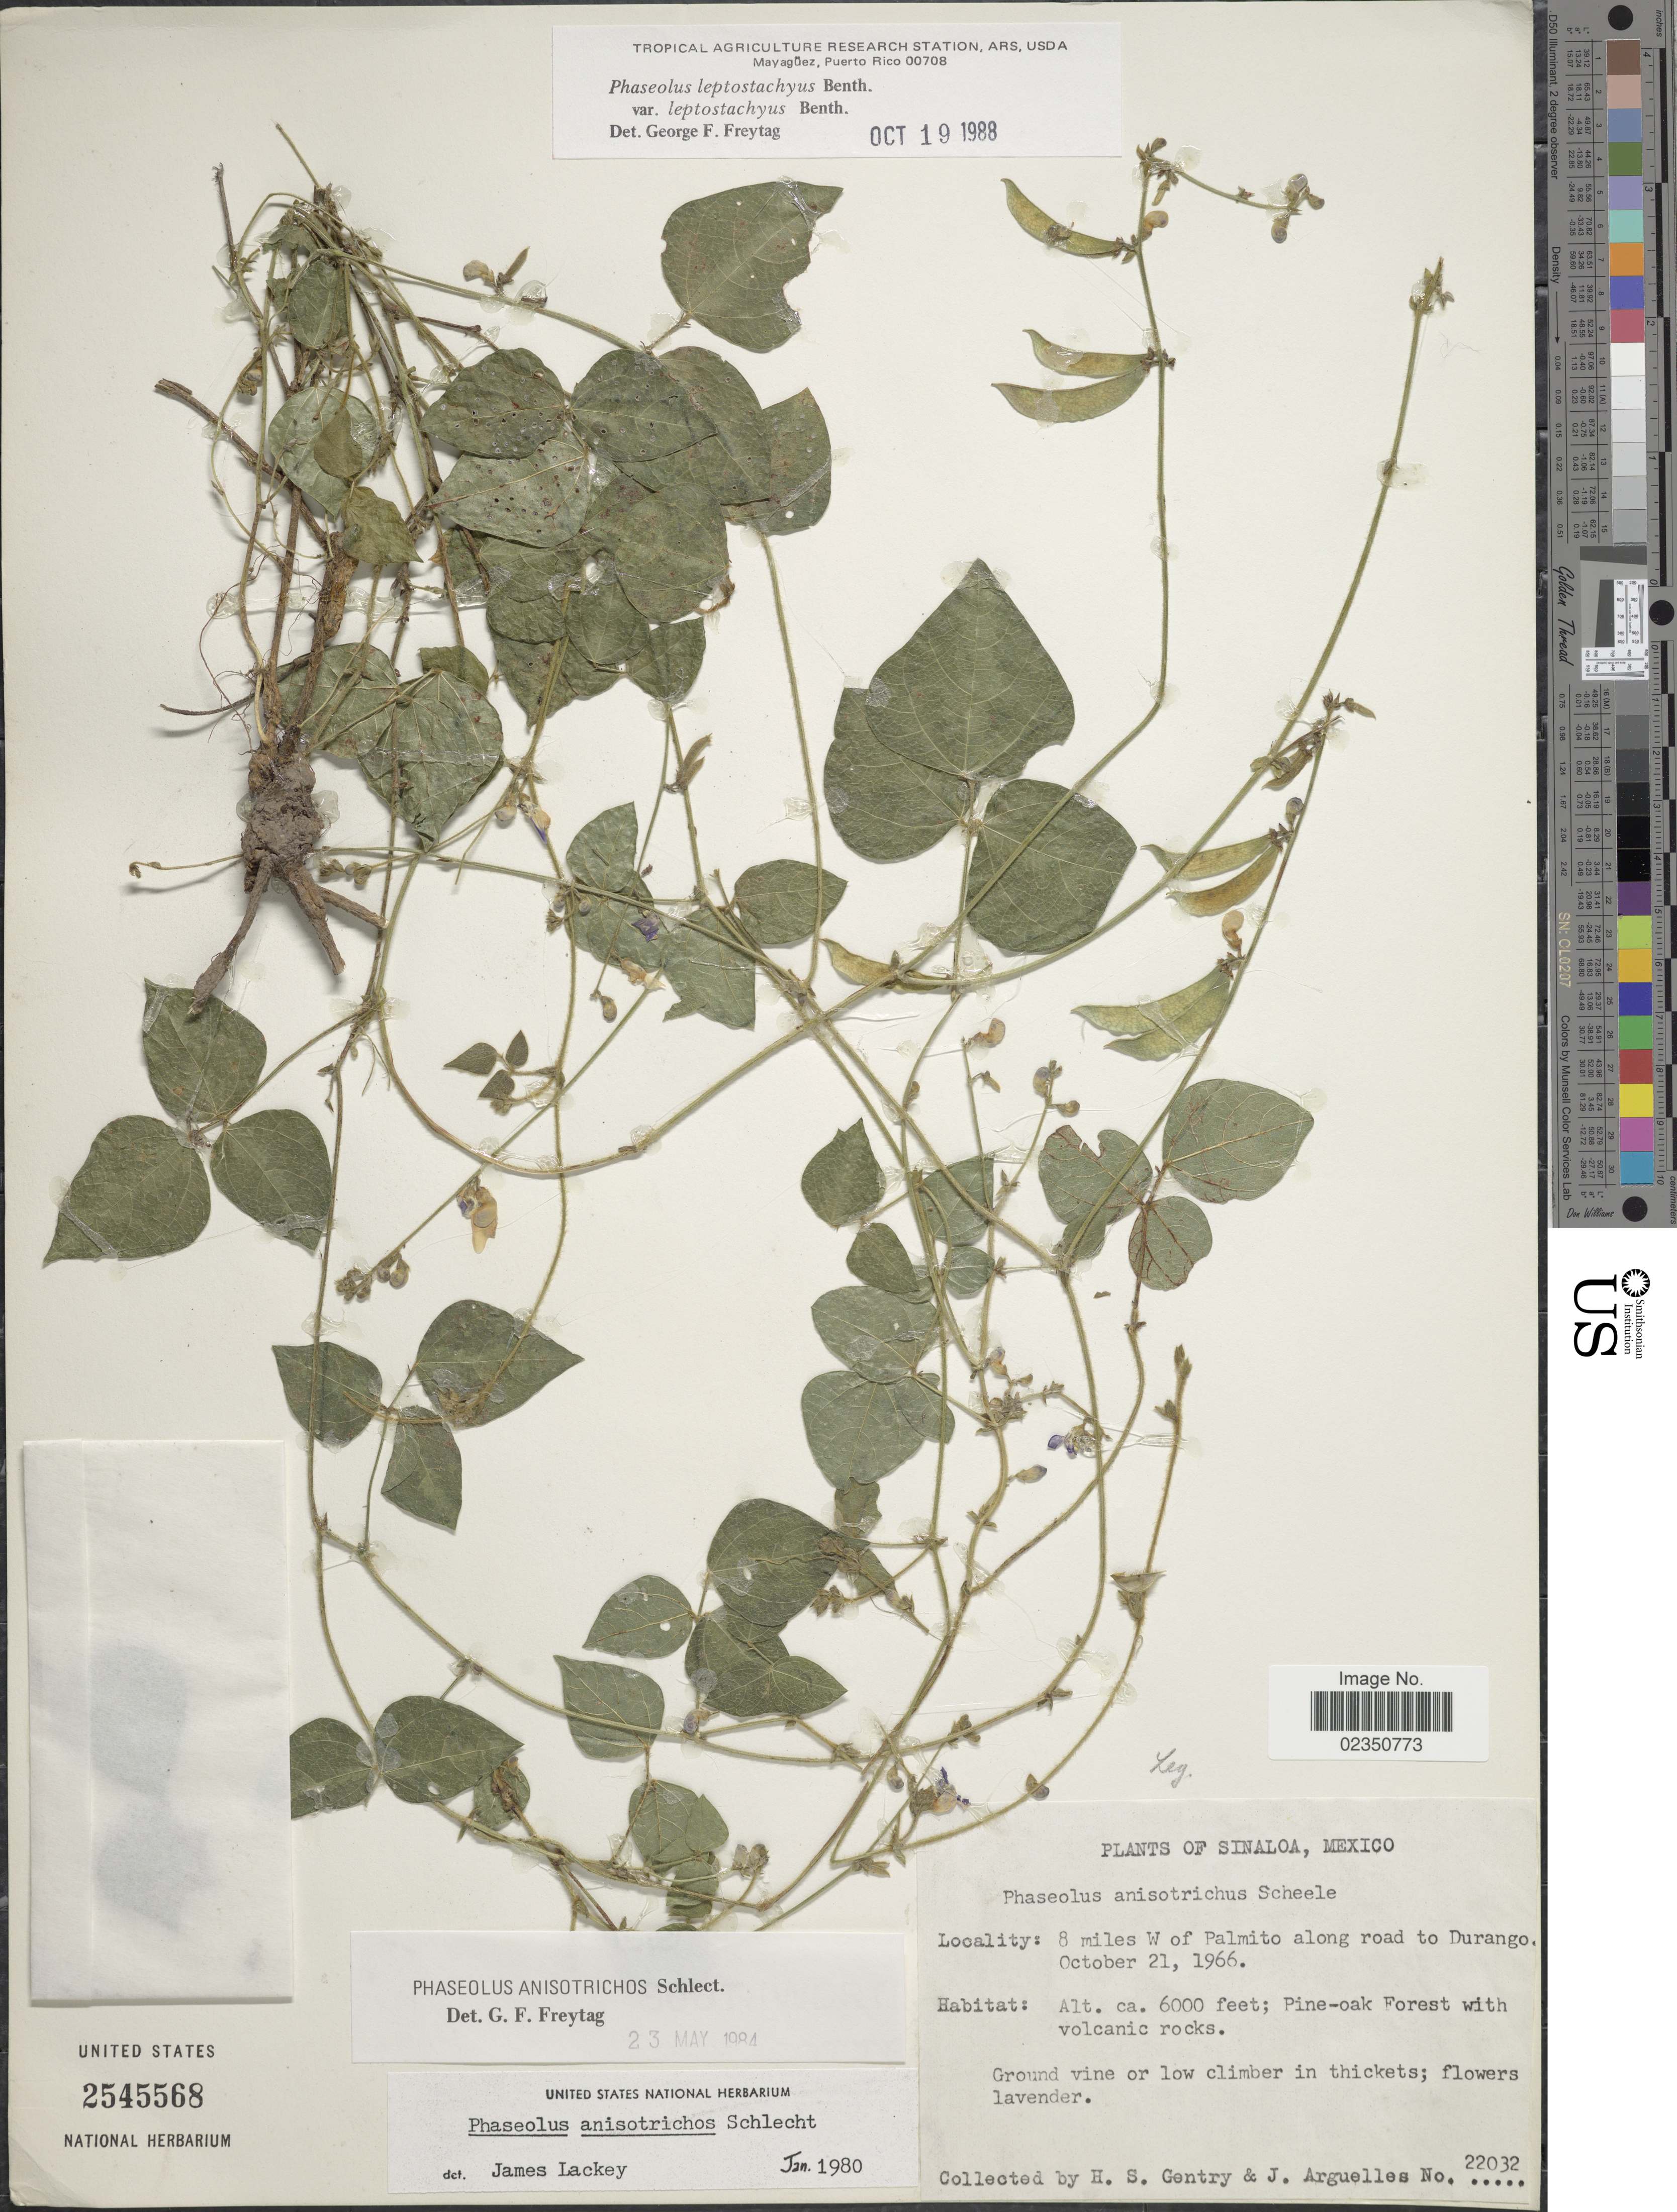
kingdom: Plantae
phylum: Tracheophyta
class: Magnoliopsida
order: Fabales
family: Fabaceae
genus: Phaseolus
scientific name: Phaseolus leptostachyus var. leptostachyus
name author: Benth.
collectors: H. S. Gentry & J. Arguelles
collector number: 22032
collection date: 1966-10-21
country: Mexico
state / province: Sinaloa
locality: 8 miles W of Palmito along road to Durango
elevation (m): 1829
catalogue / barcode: US 2545568